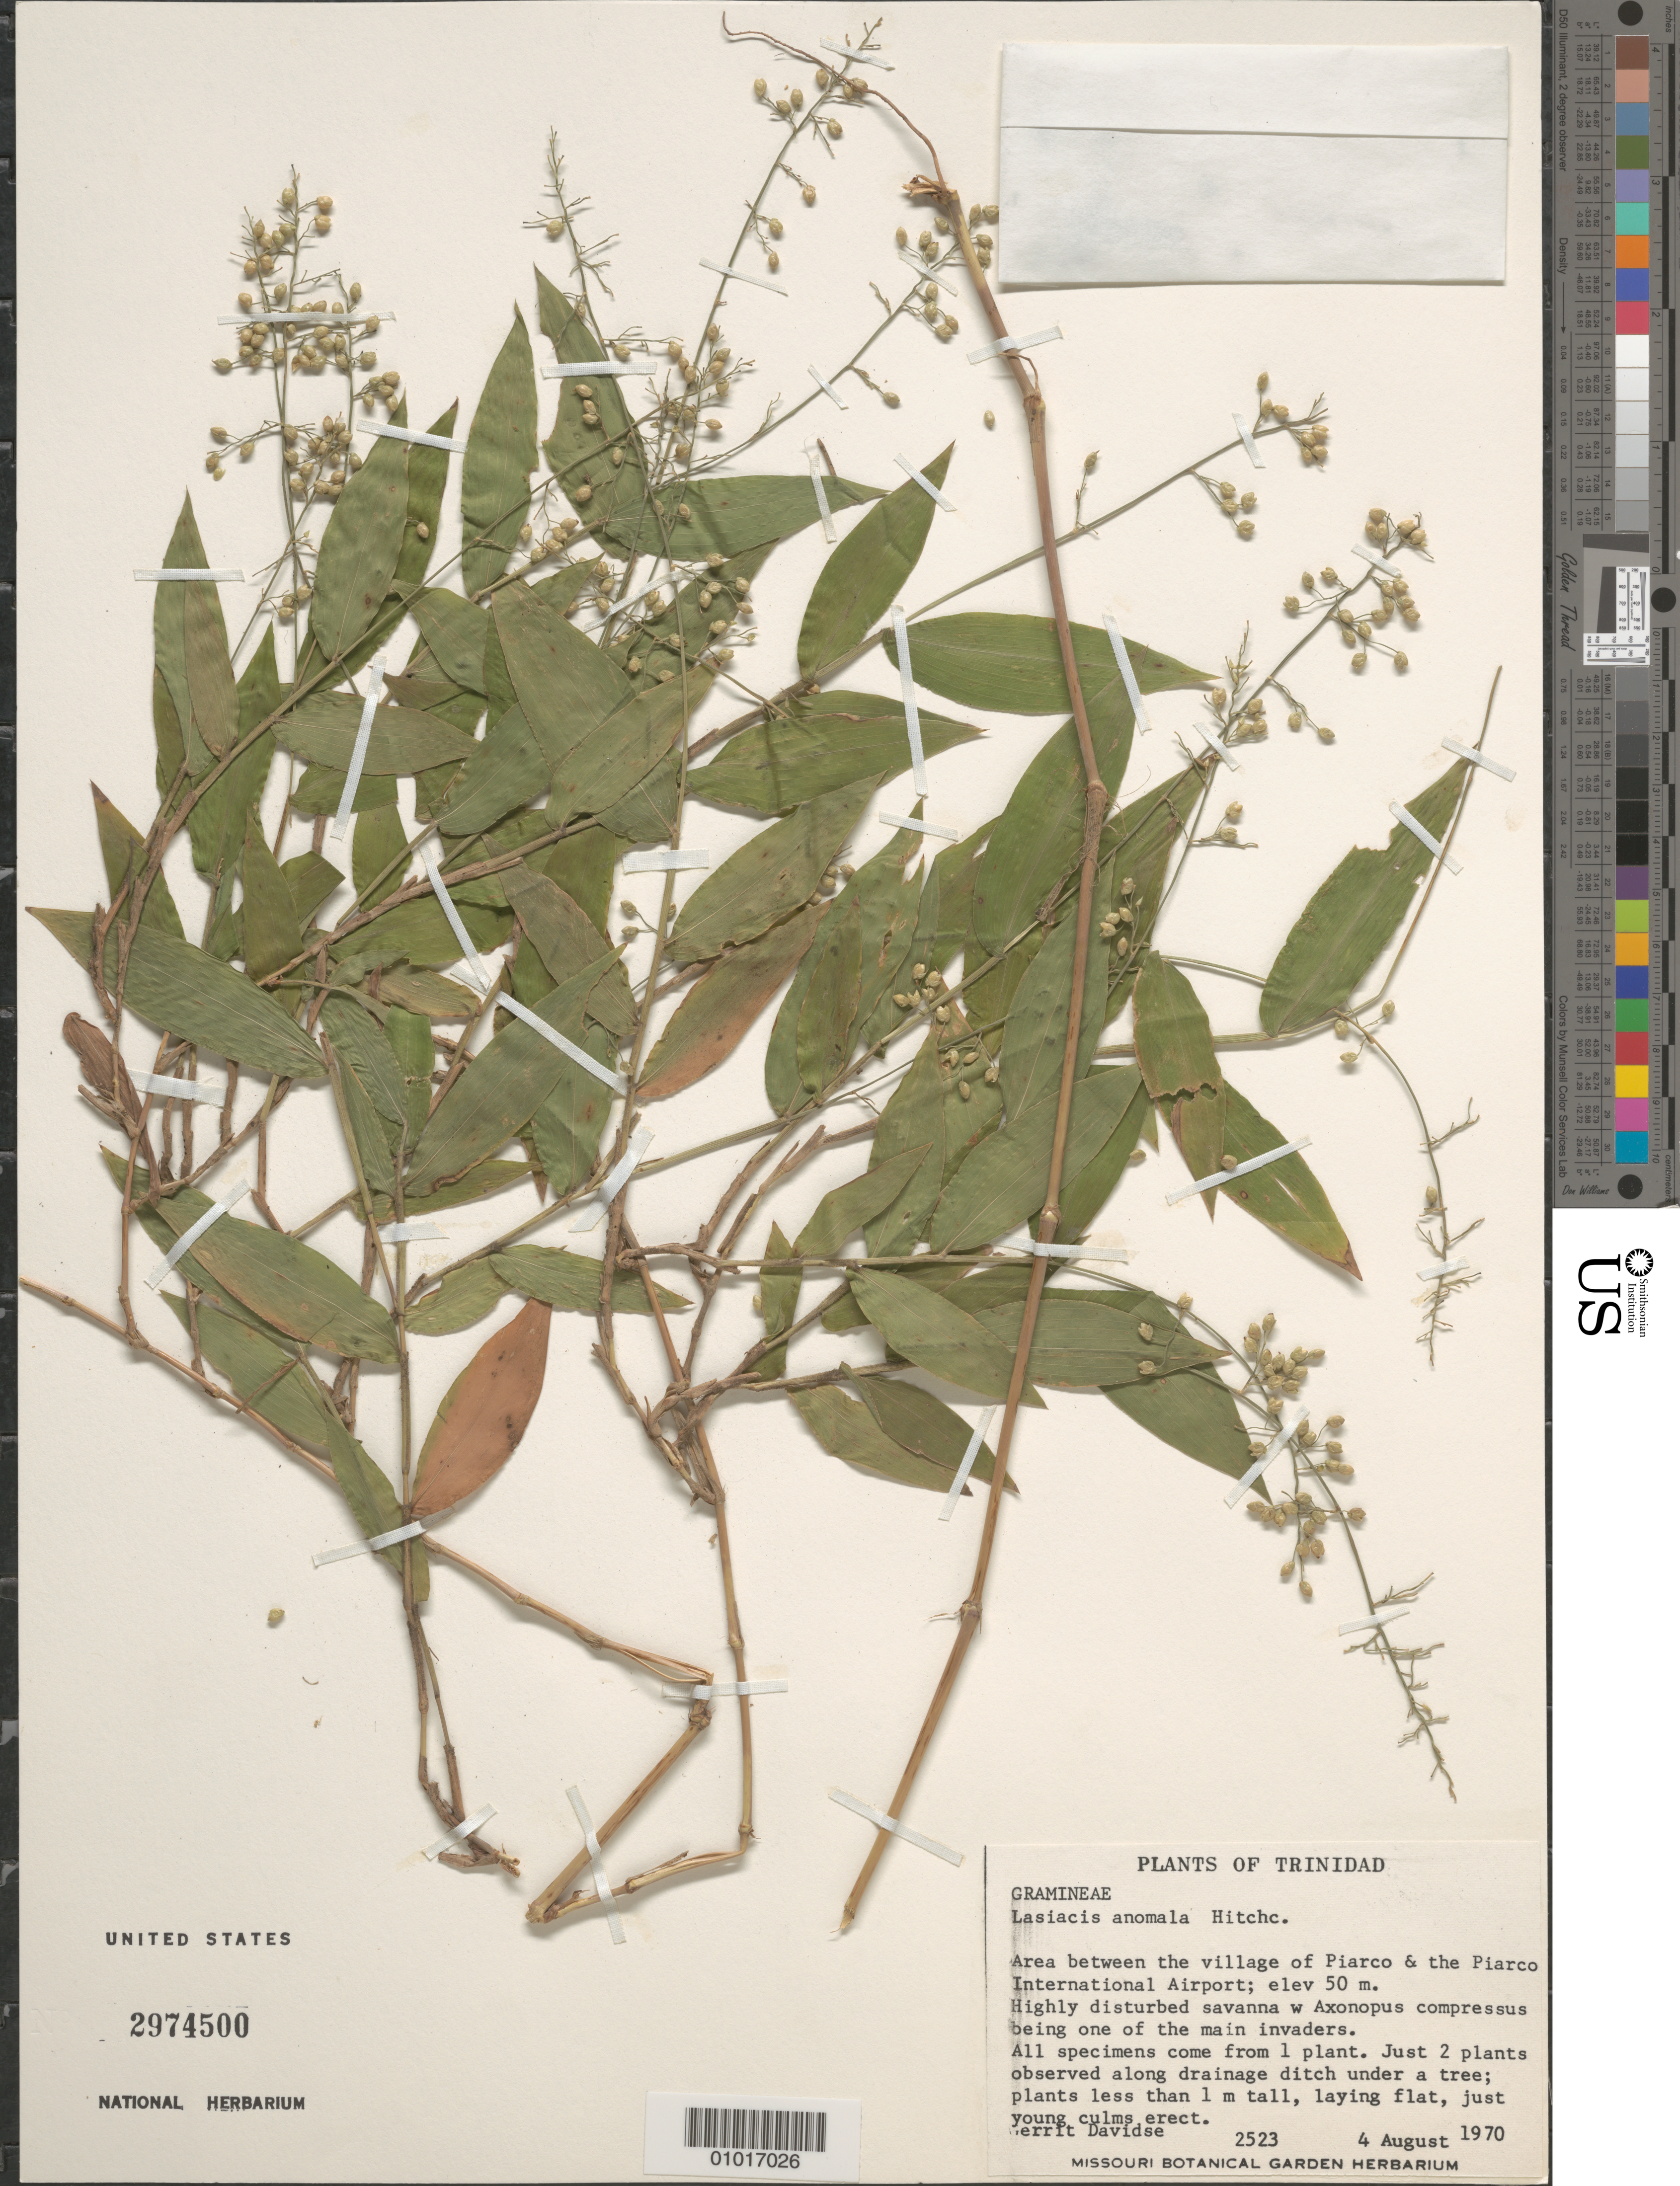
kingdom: Plantae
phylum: Tracheophyta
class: Liliopsida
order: Poales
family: Poaceae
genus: Lasiacis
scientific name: Lasiacis anomala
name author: Hitchc.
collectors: G. Davidse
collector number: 2523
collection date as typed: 04 Aug 1970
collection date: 1970-08-04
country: Trinidad and Tobago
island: Trinidad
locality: Area between the village of Piarco & the Piarco International Airport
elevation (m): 50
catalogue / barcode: US 2974500